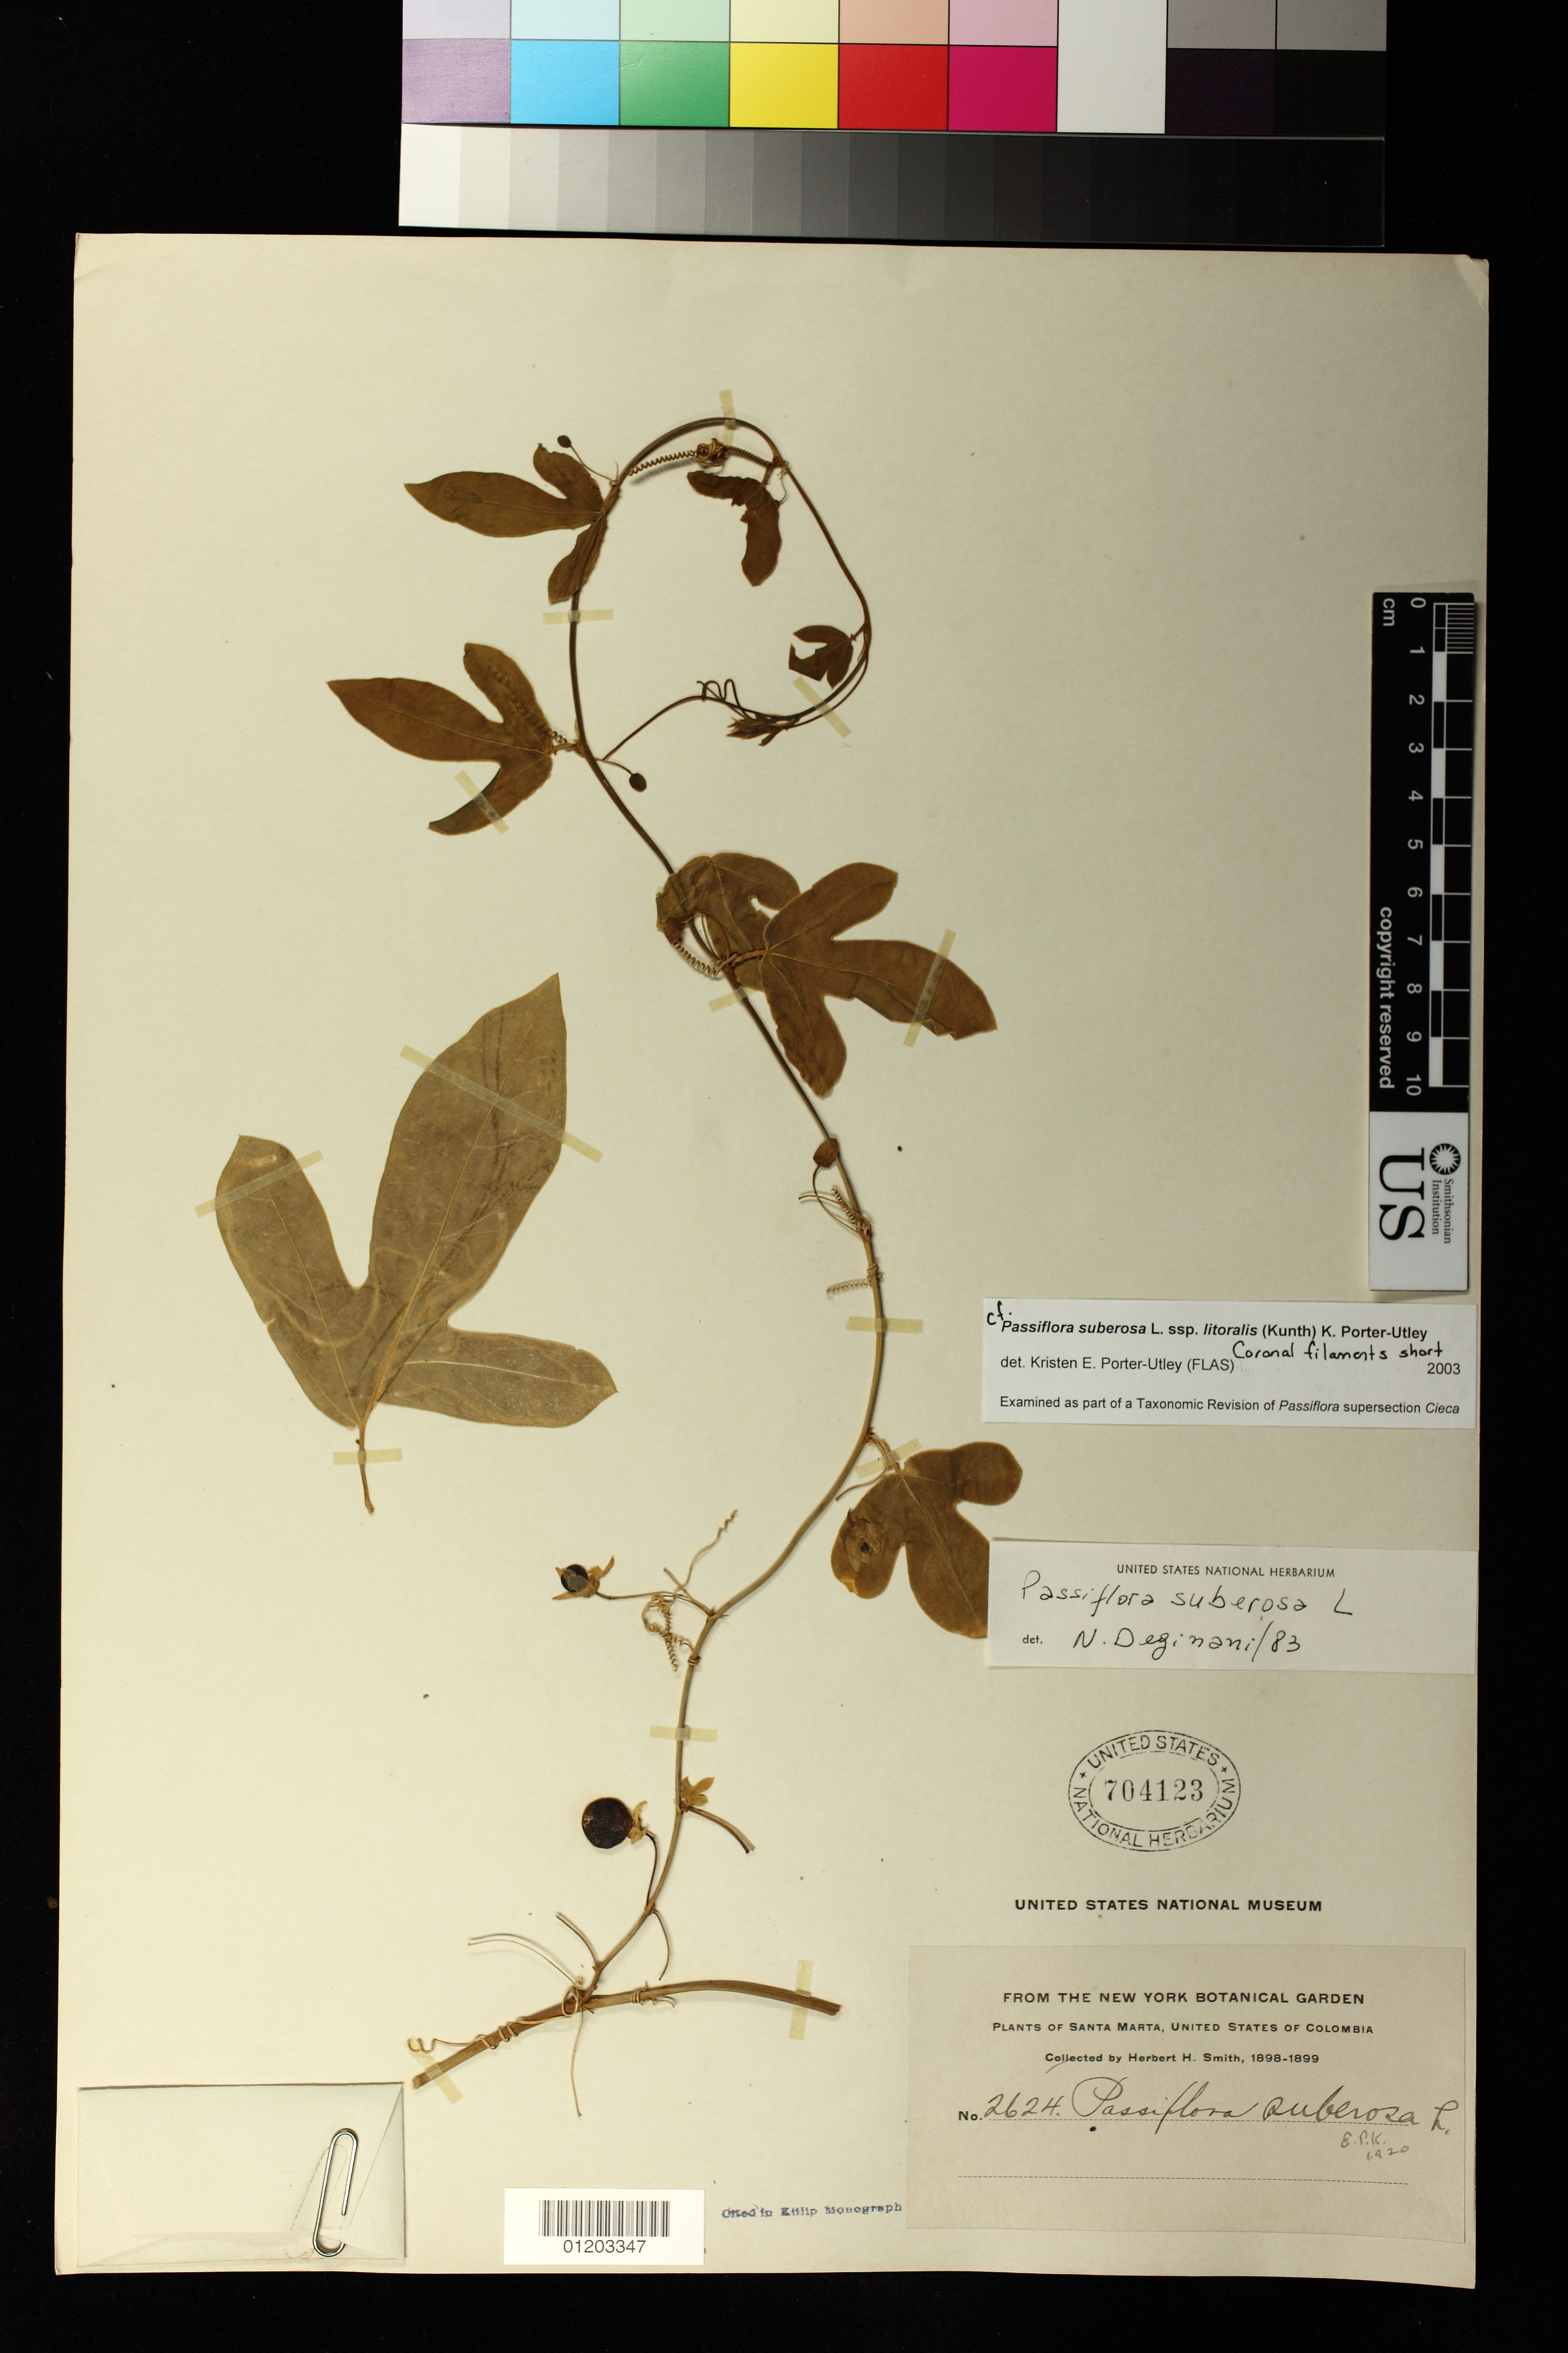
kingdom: Plantae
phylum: Tracheophyta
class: Magnoliopsida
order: Malpighiales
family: Passifloraceae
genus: Passiflora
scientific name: Passiflora stipulata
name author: Aubl.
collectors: Herbert H. Smith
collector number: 2624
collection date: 1898/1901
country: Colombia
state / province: Magdalena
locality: Santa Marta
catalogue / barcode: US 704123